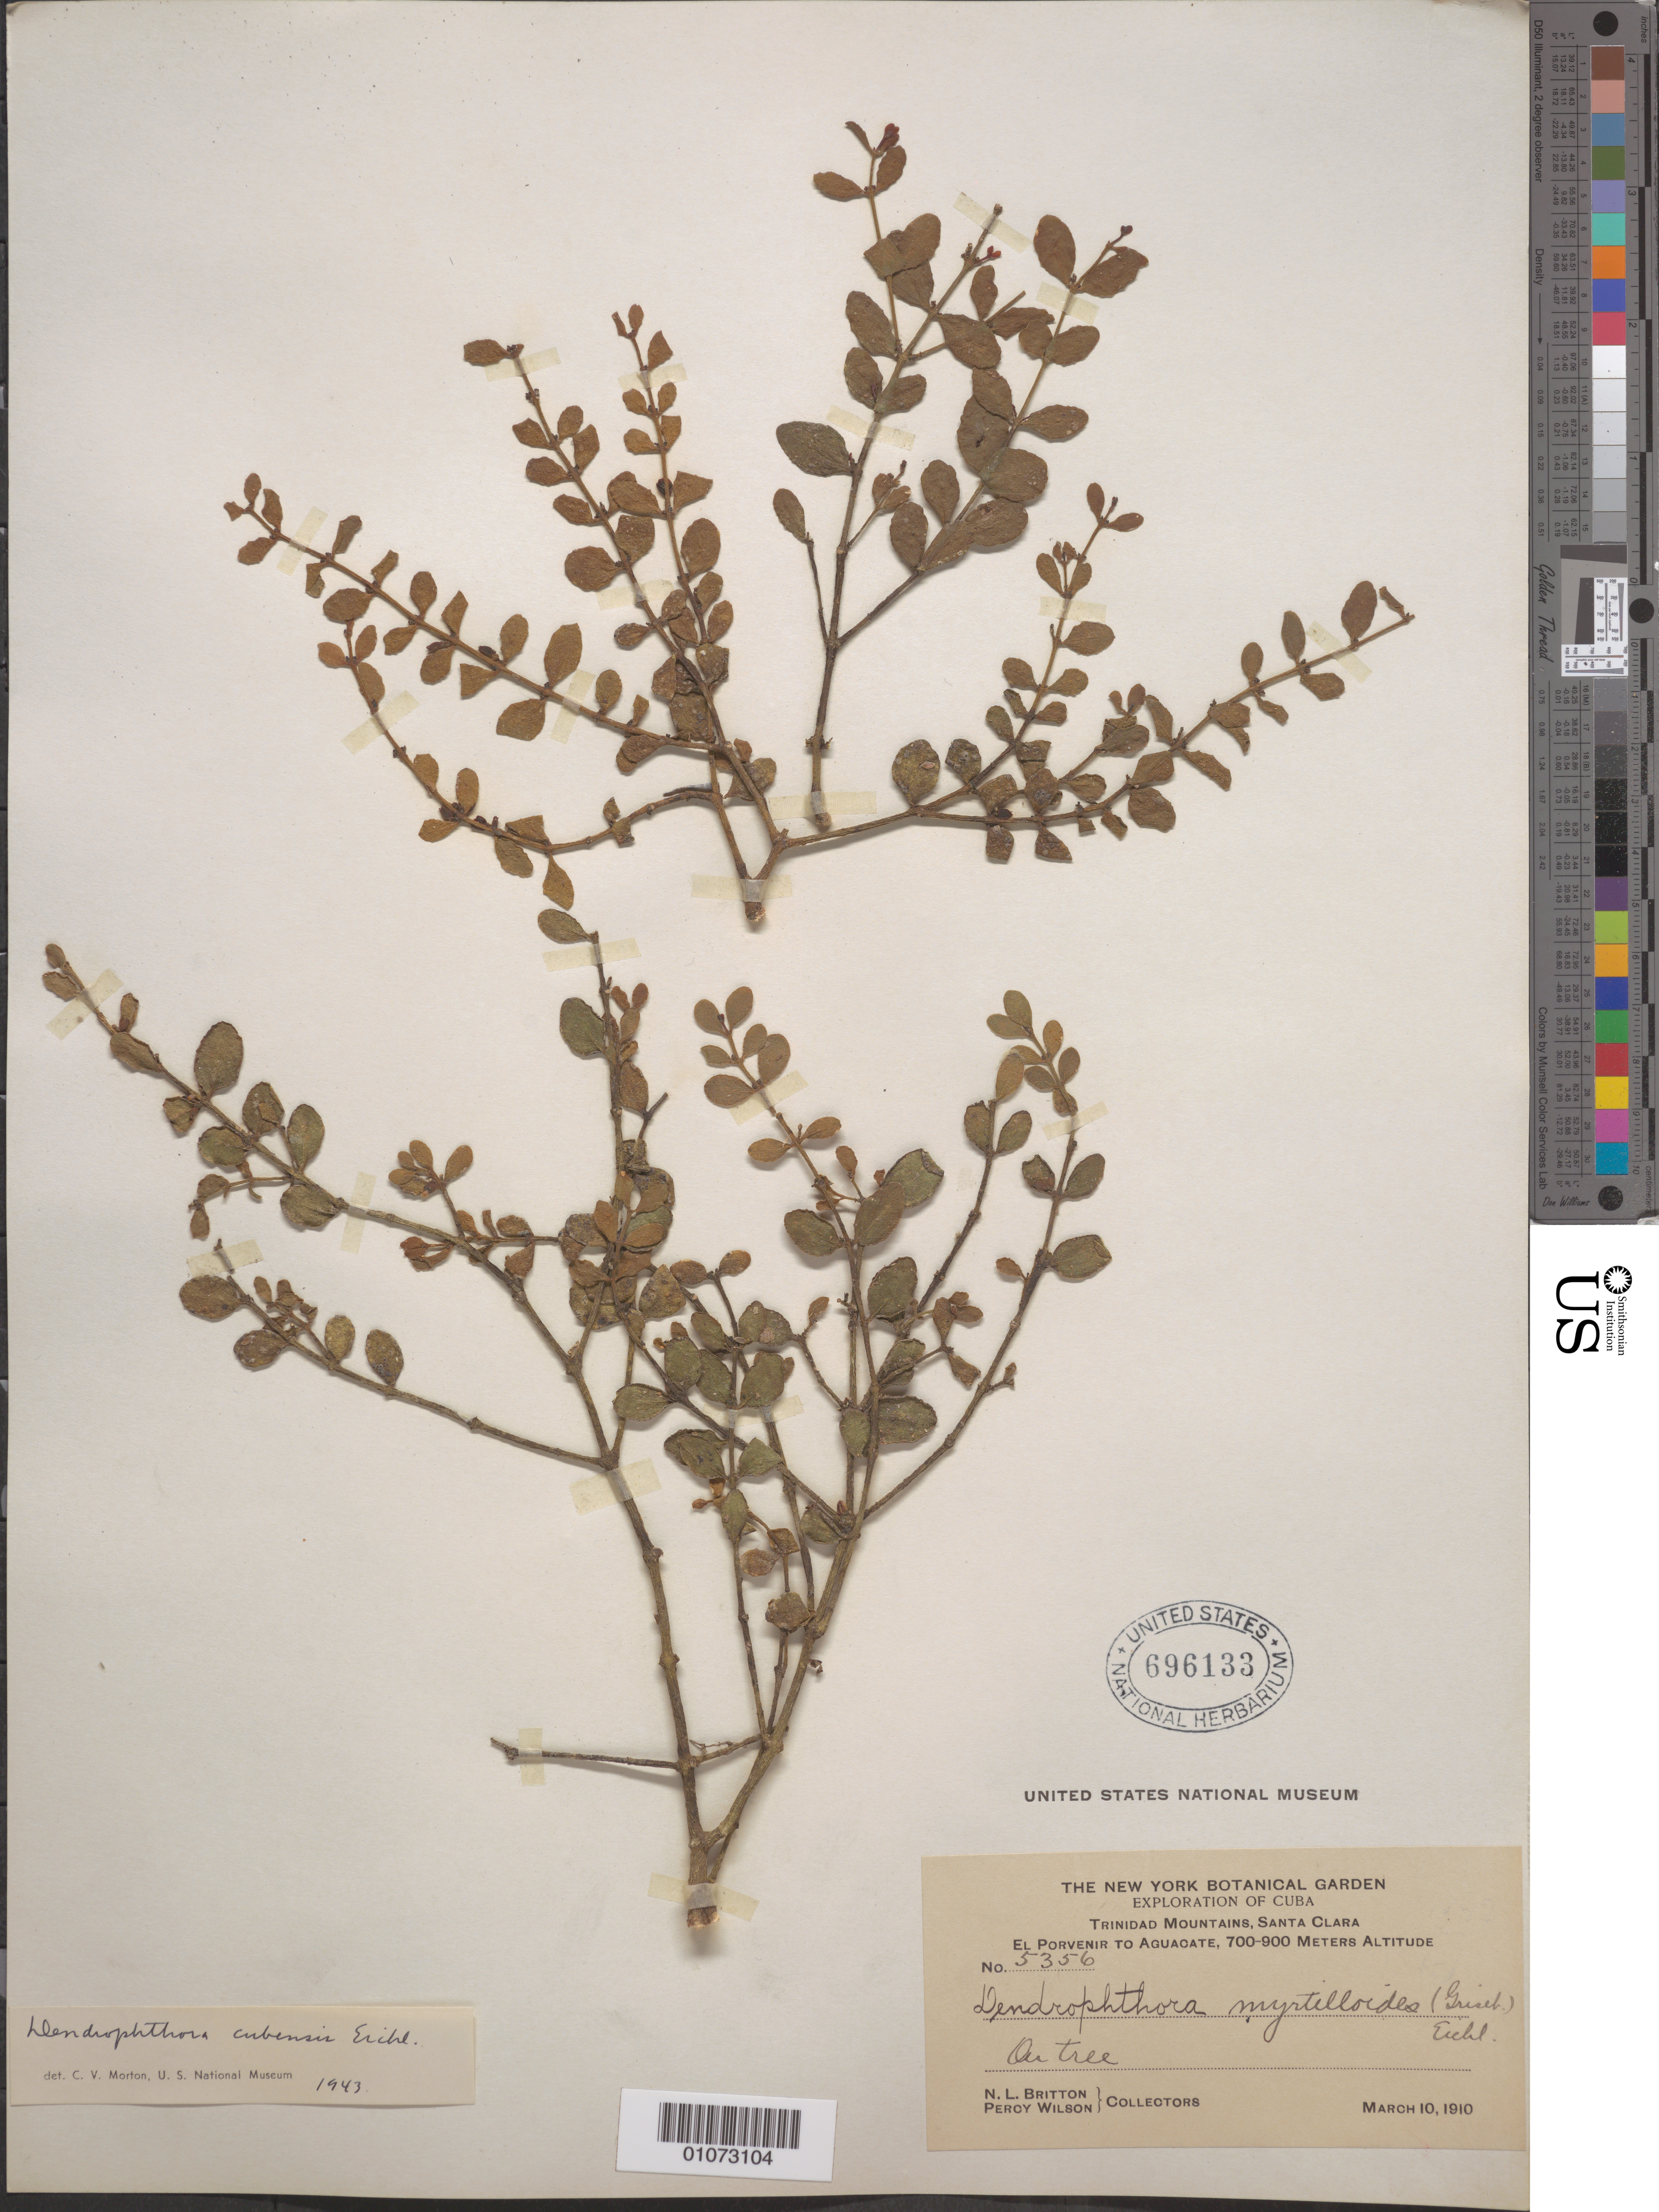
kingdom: Plantae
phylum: Tracheophyta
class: Magnoliopsida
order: Santalales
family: Viscaceae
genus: Dendrophthora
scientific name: Dendrophthora cubensis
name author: Eichler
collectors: N. Britton & P. Wilson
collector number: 5356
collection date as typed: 10 Mar 1910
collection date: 1910-03-10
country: Cuba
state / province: Villa Clara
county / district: Santa Clara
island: Cuba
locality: Trinidad mountains, Santa Clara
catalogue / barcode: US 696133